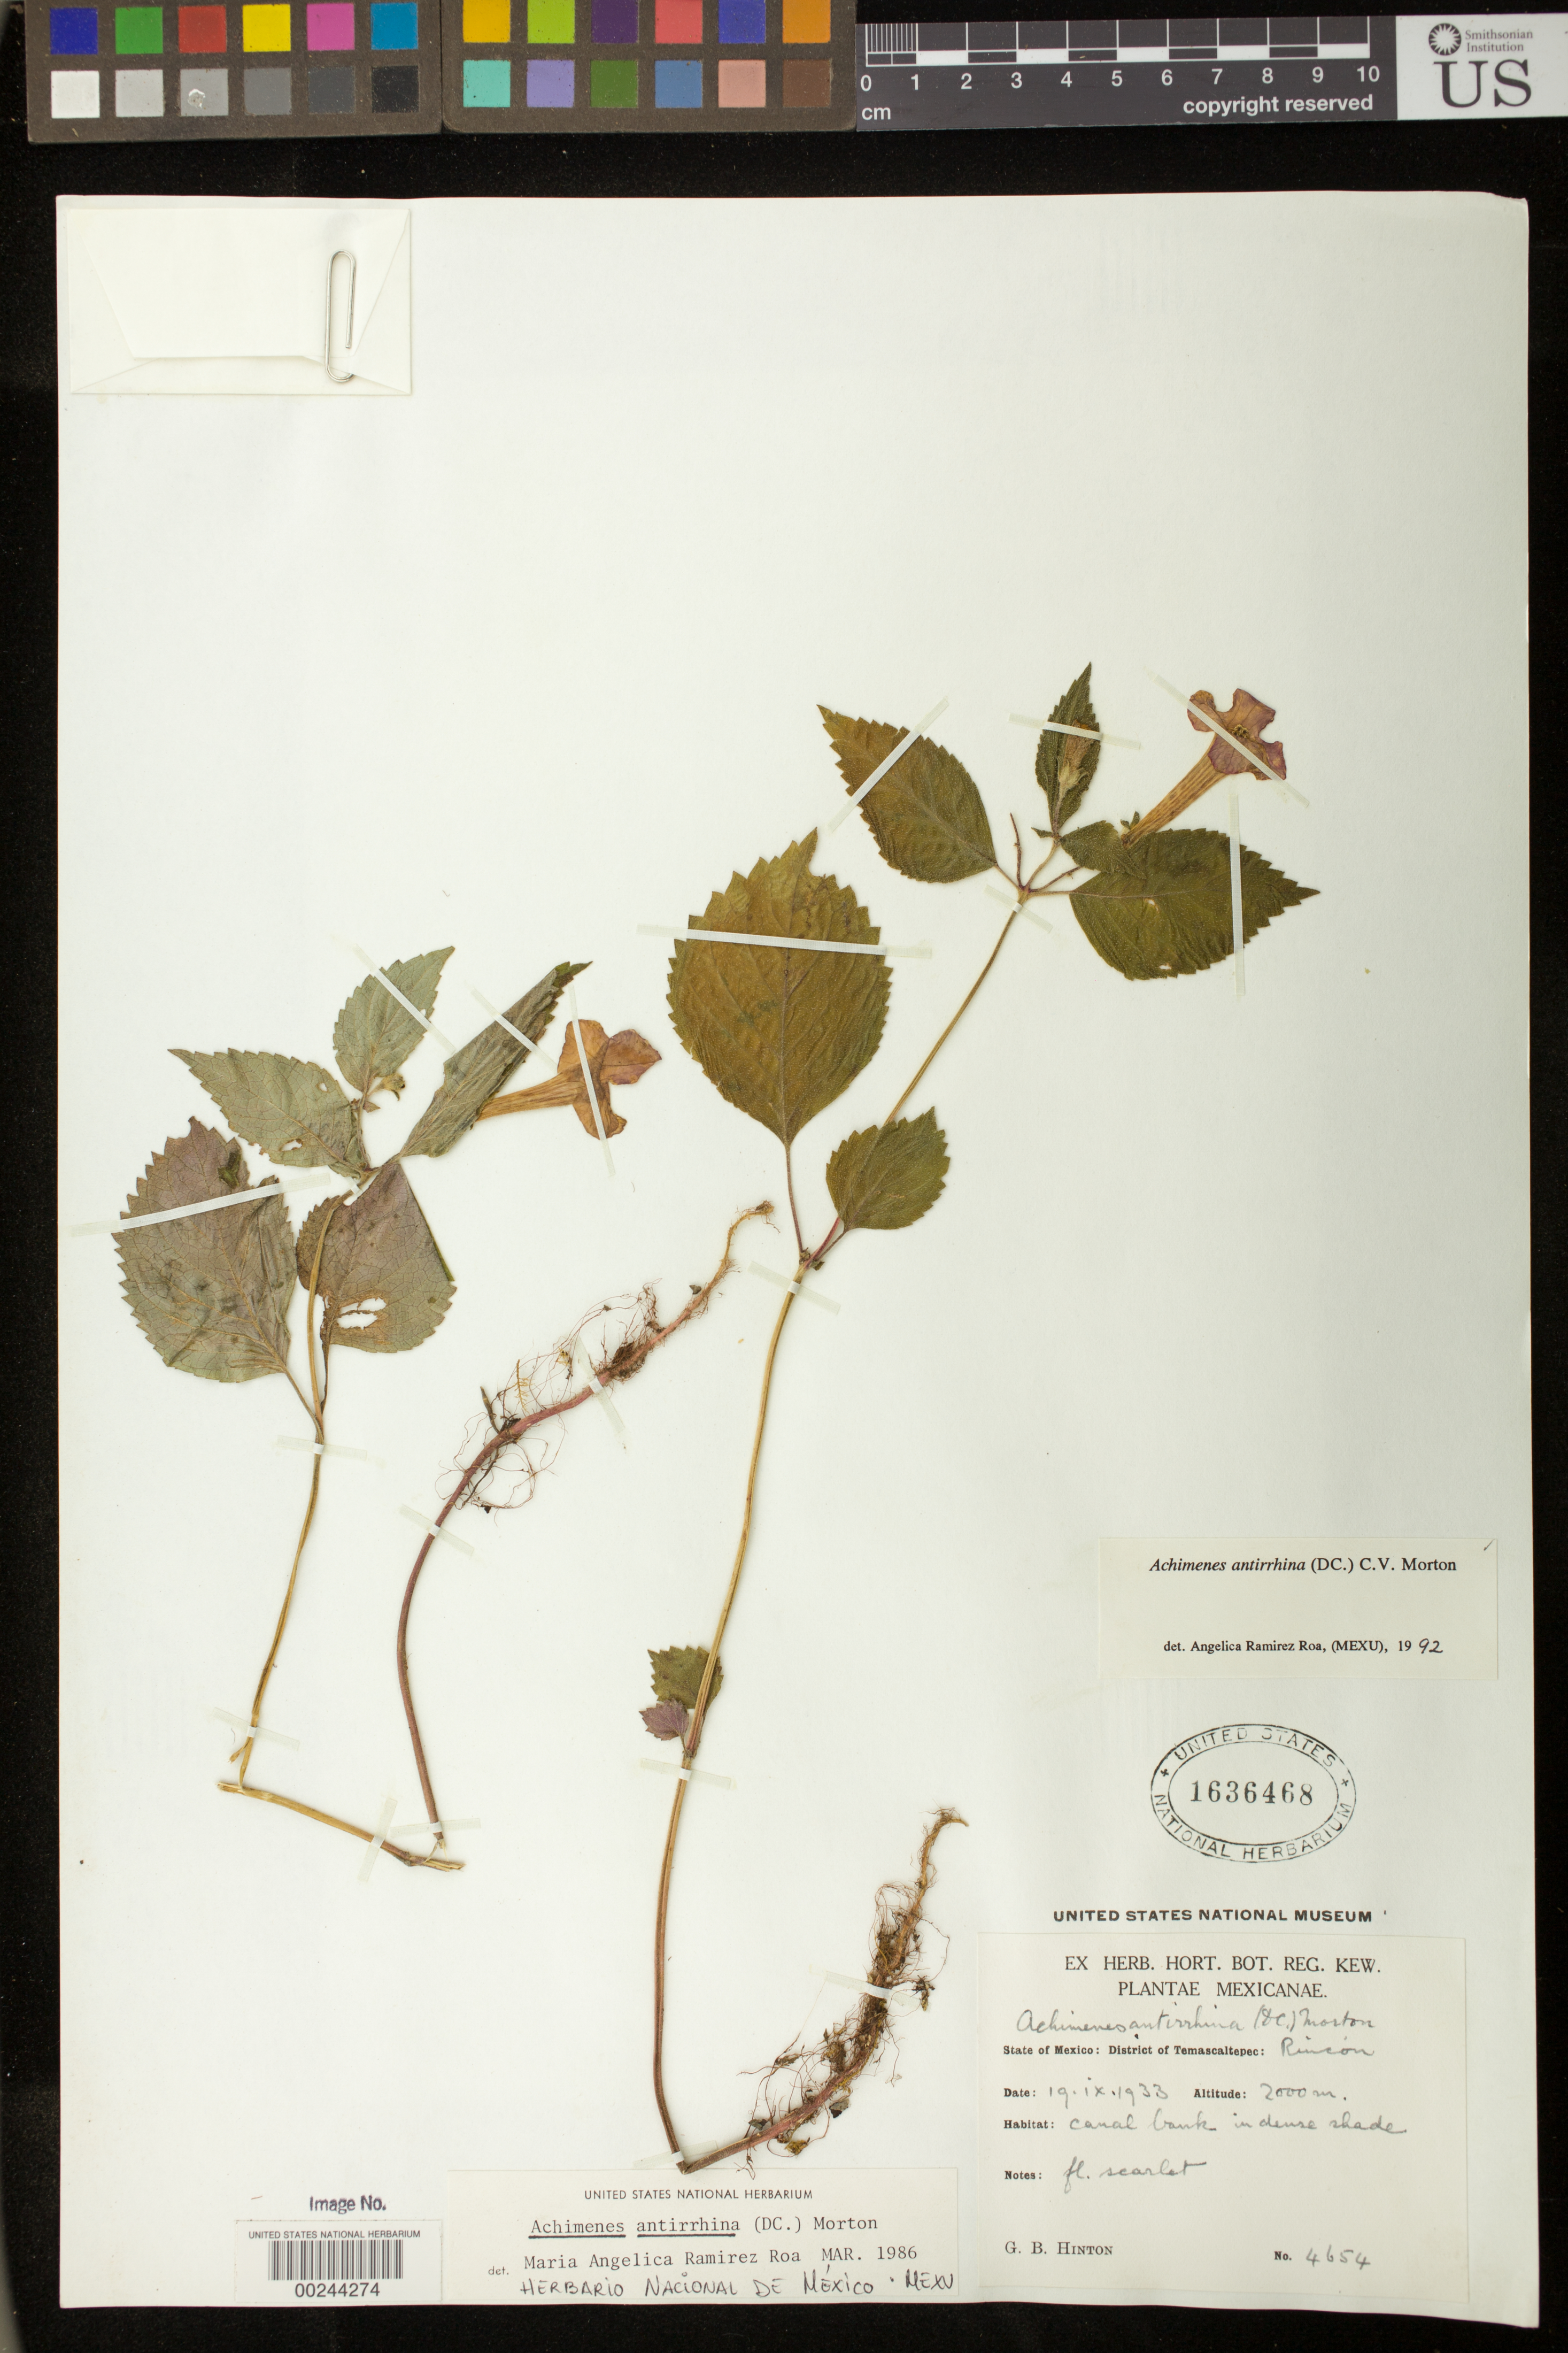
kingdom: Plantae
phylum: Tracheophyta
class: Magnoliopsida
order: Lamiales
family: Gesneriaceae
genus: Achimenes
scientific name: Achimenes antirrhina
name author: (DC.) C.V. Morton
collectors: G. B. Hinton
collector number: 4654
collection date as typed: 19 Sep 1933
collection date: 1933-09-19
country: Mexico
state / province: México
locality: Dist. of Temascaltepec, Rincon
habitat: Canal bank in dense shade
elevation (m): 2000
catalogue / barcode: US 1636468